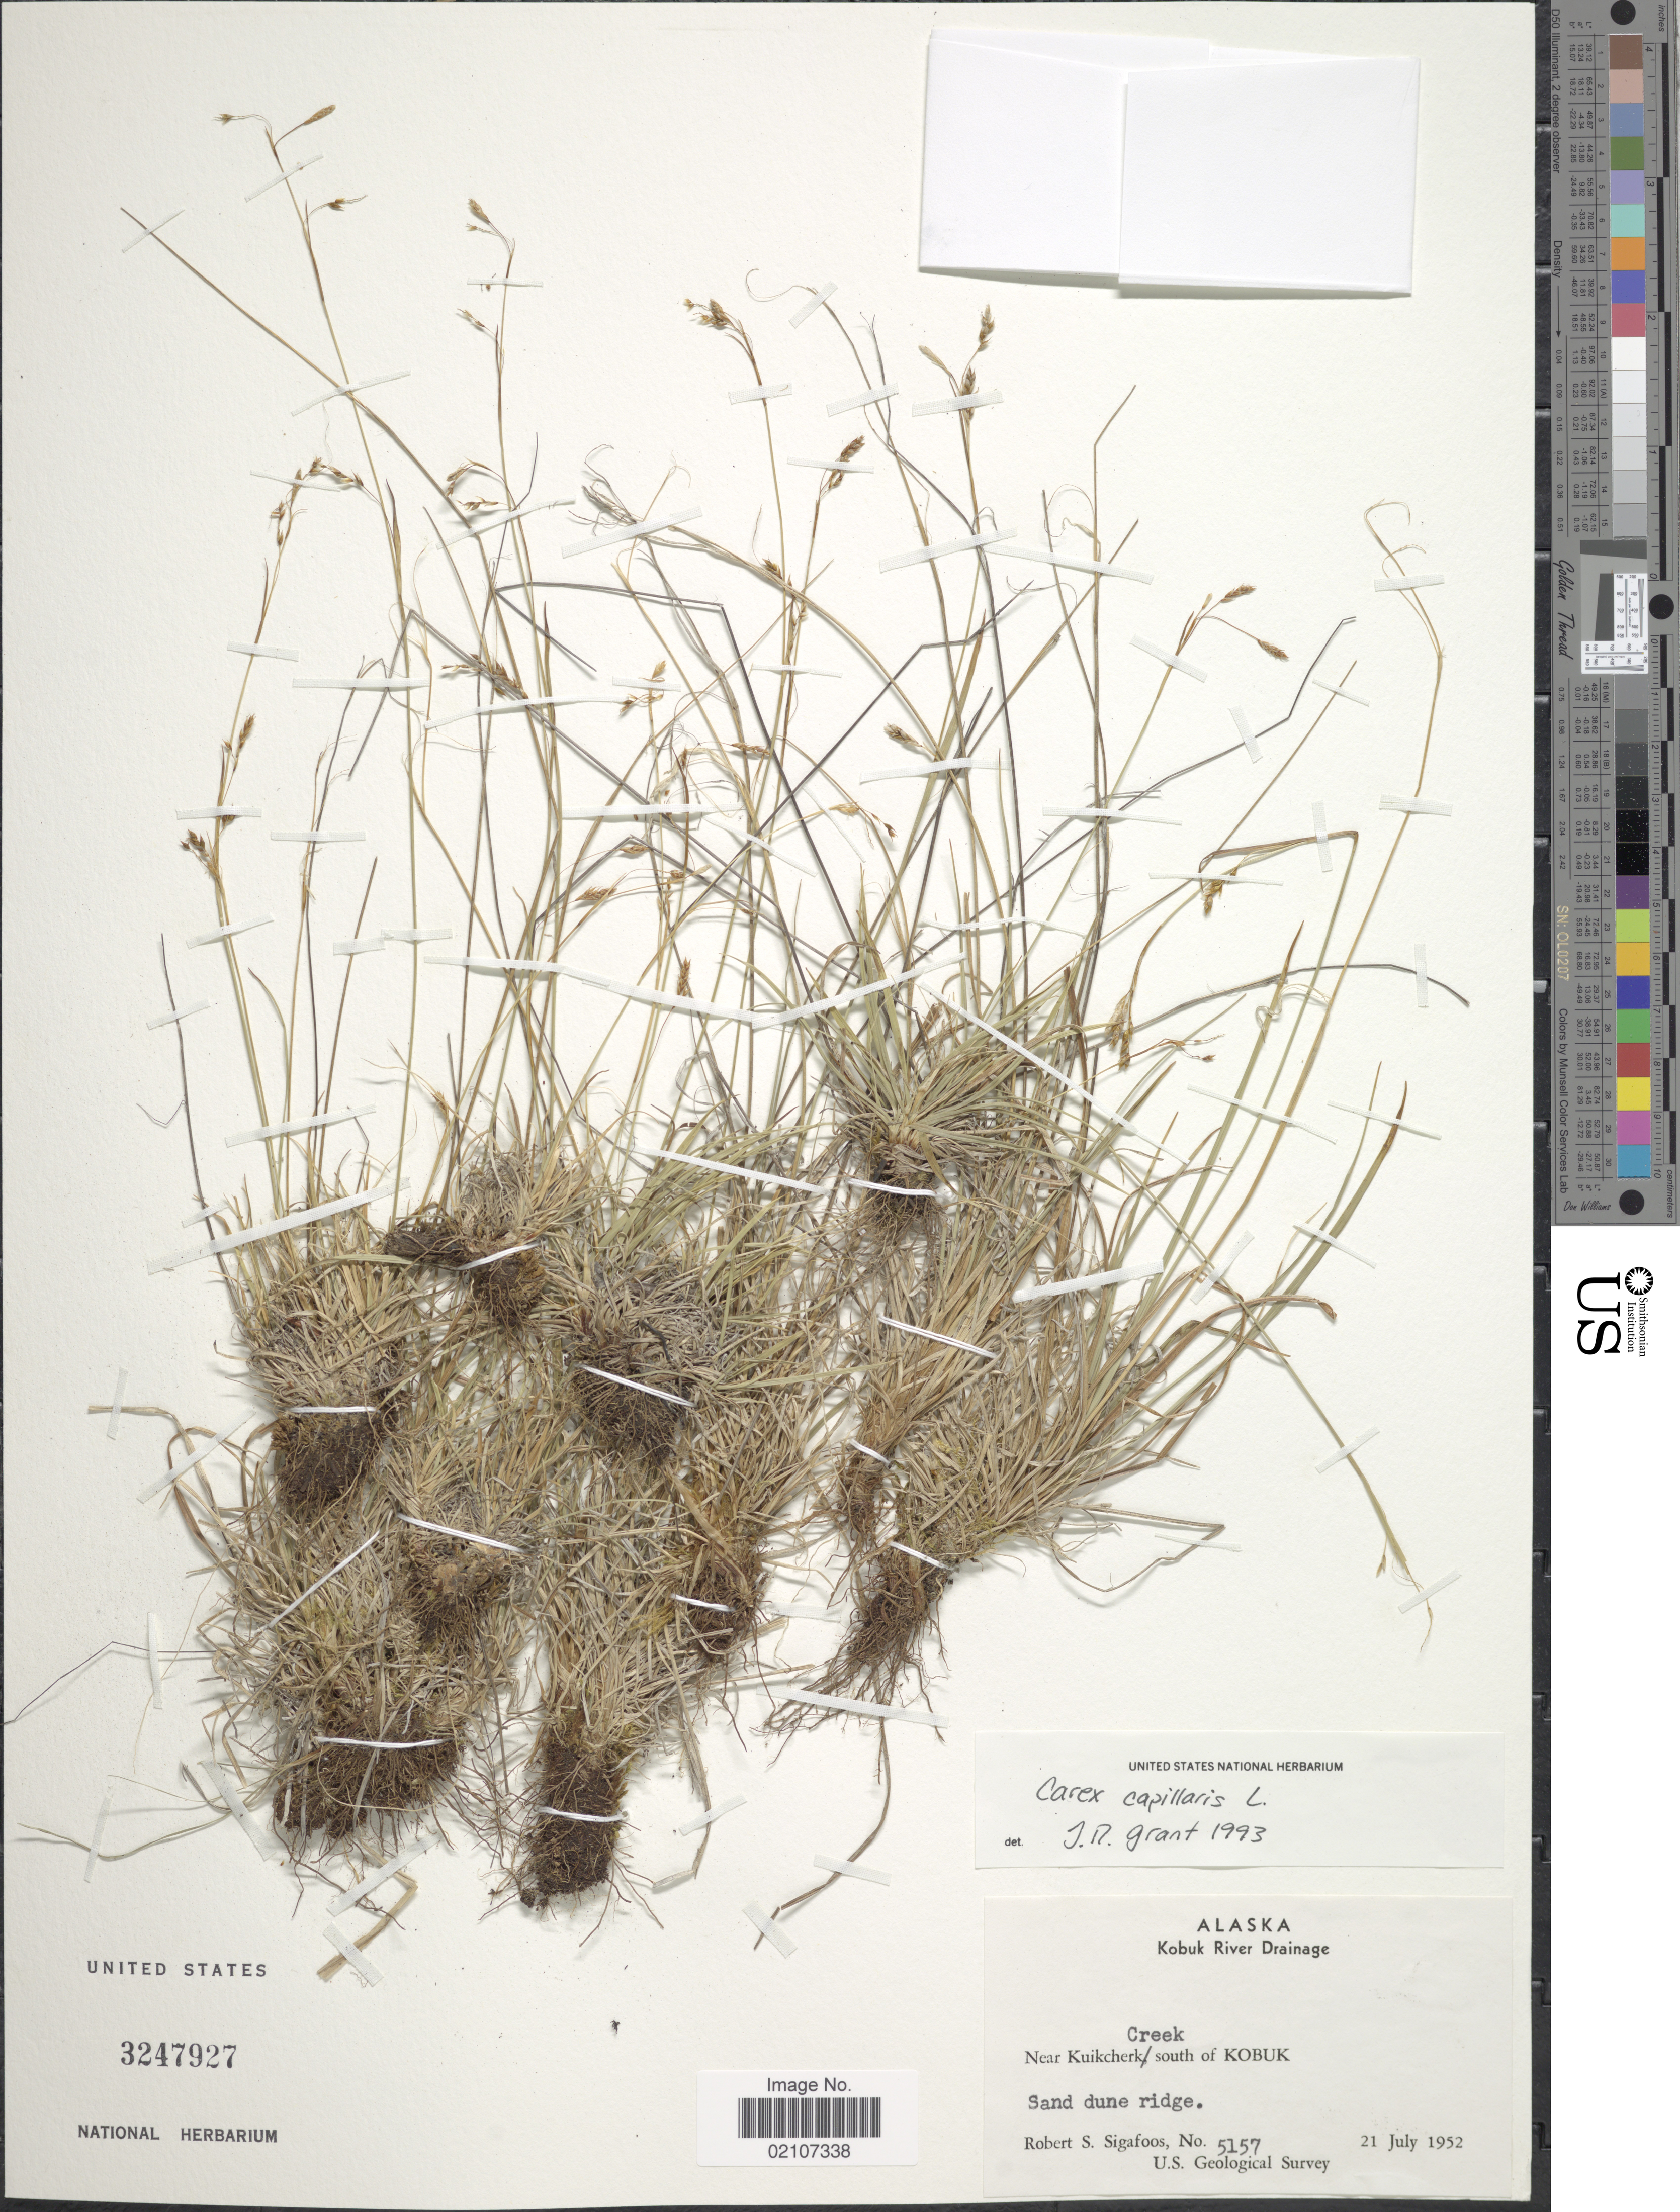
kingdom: Plantae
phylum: Tracheophyta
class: Liliopsida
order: Poales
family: Cyperaceae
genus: Carex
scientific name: Carex capillaris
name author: L.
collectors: R. Sigafoos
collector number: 5157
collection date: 1952-07-21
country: United States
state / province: Alaska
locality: Kobuk River Drainage. Near Kuikcherk Creek, south of Kobuk. Sand dune ridge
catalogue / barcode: US 3247927